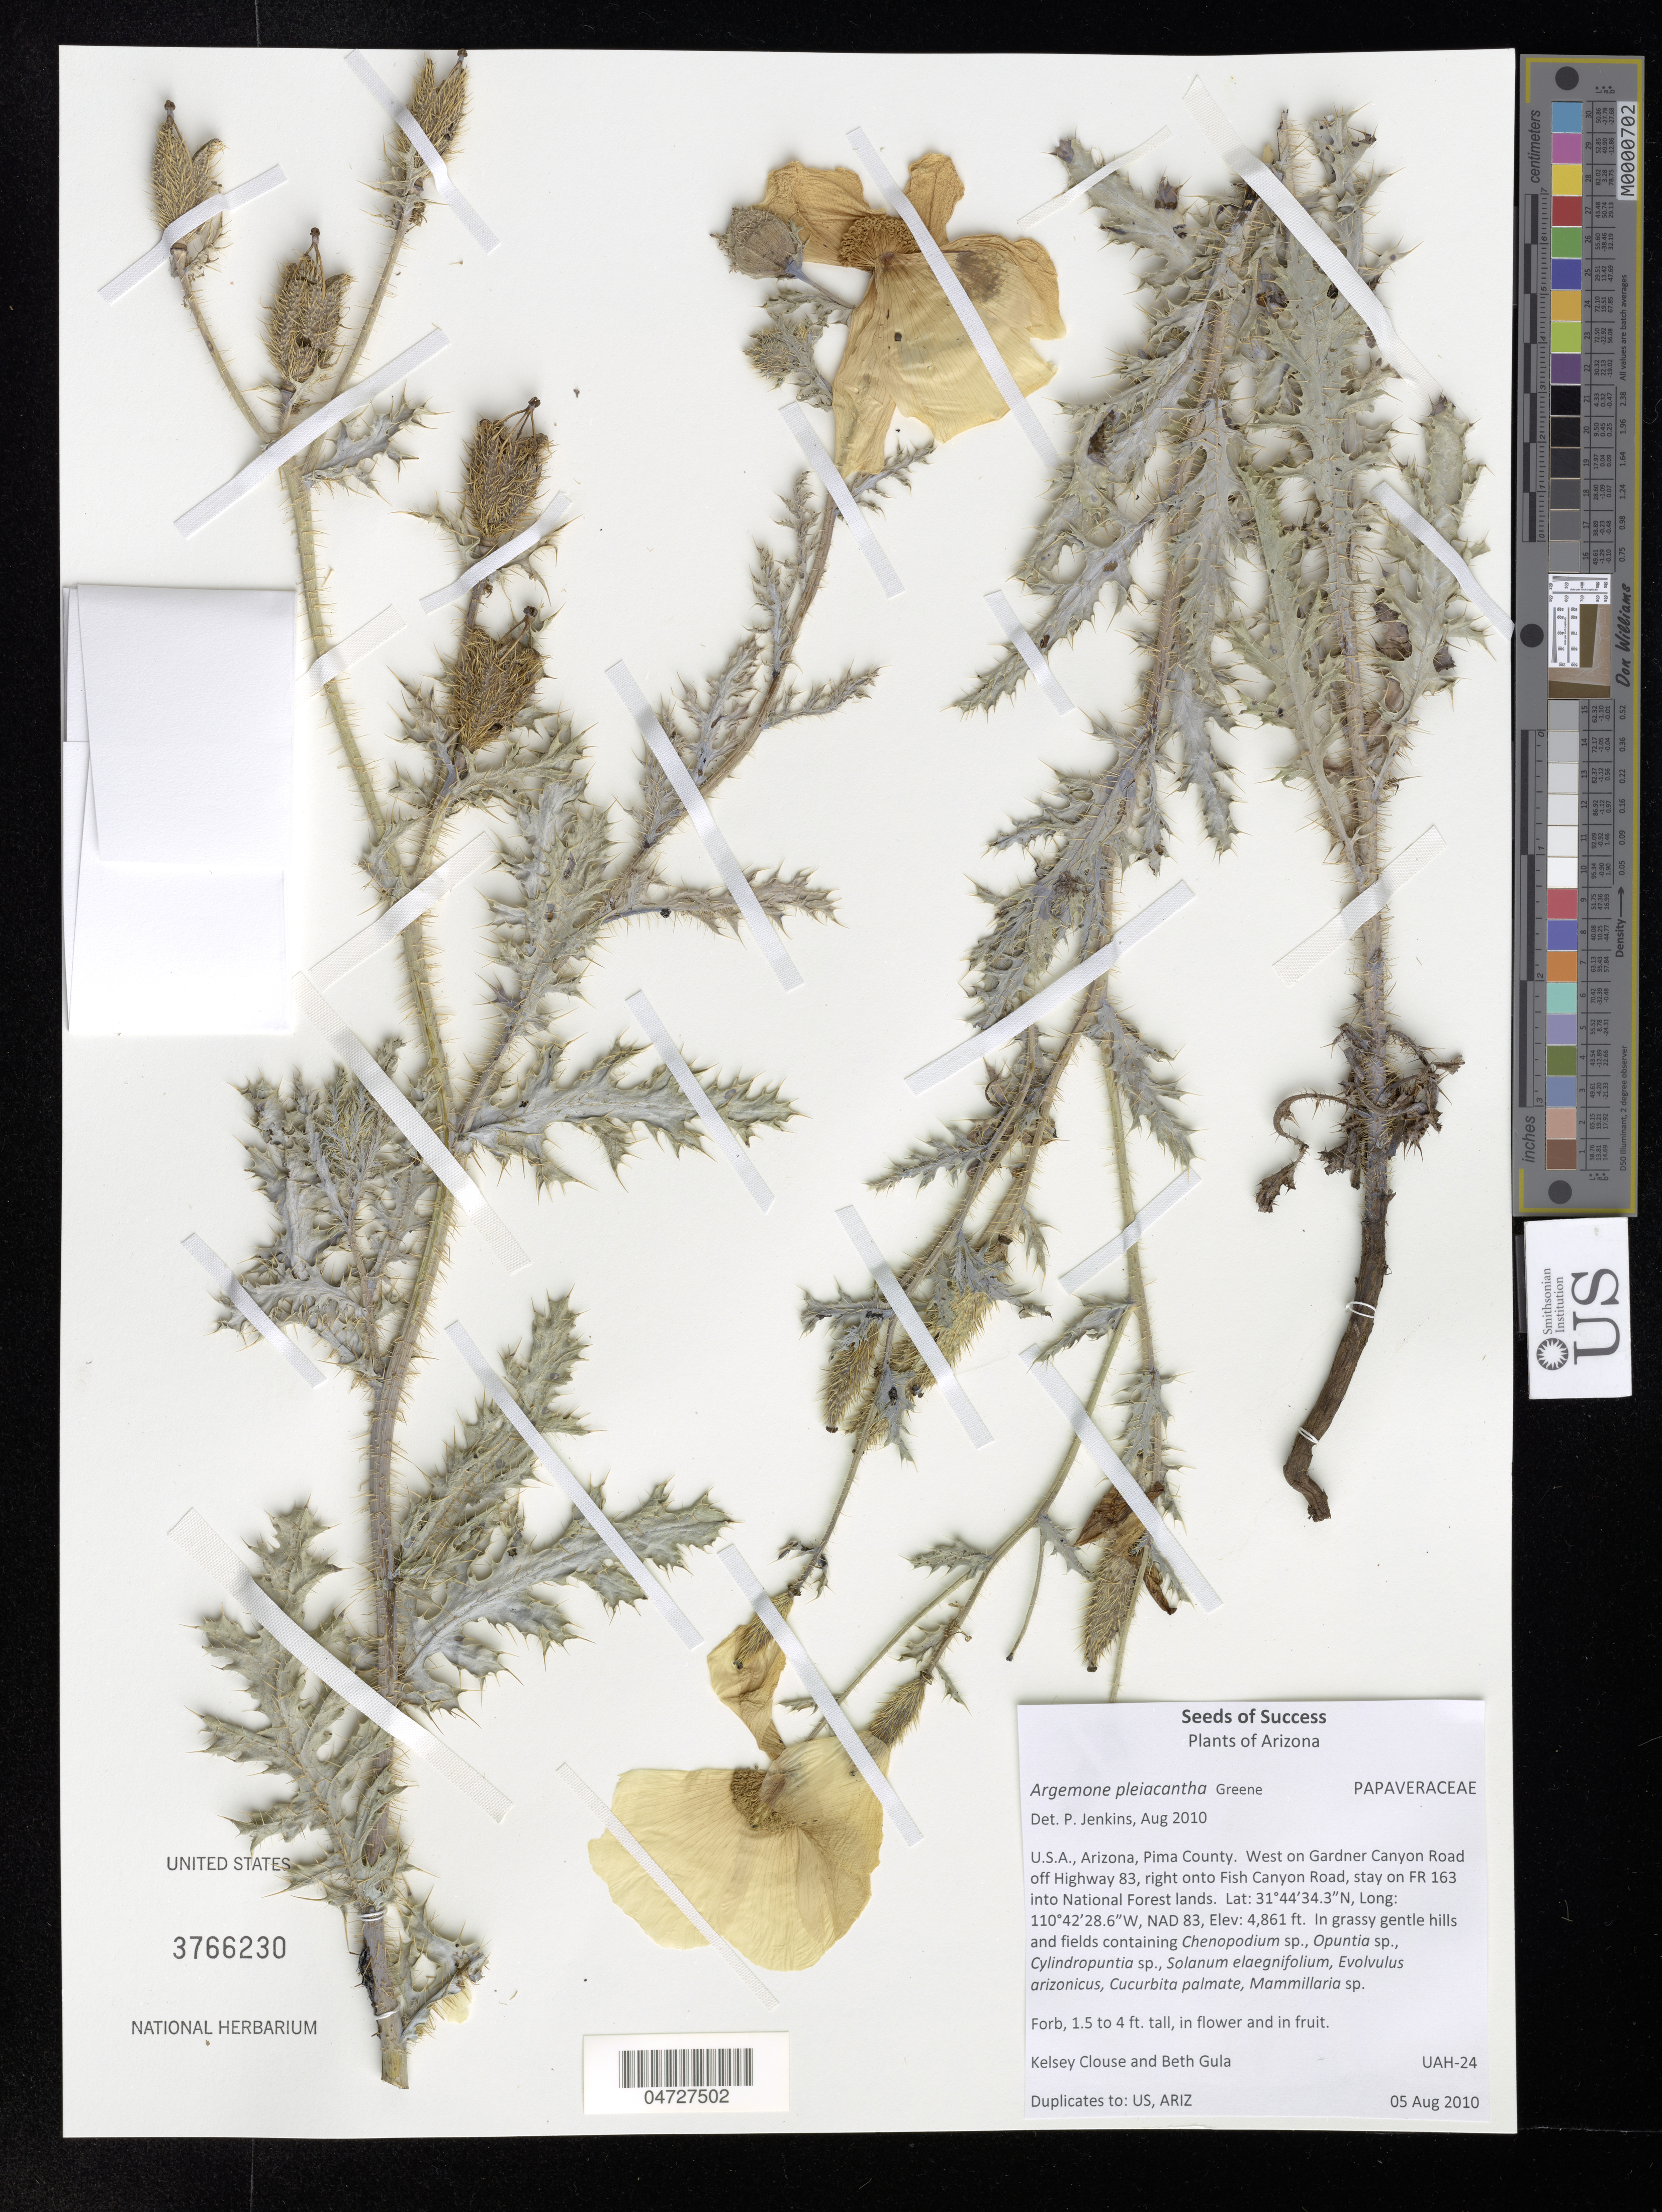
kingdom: Plantae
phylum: Tracheophyta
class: Magnoliopsida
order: Ranunculales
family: Papaveraceae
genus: Argemone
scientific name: Argemone pleiacantha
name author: Greene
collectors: K. Clouse & B. Gula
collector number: UAH-24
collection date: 2010-08-05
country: United States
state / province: Arizona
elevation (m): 1482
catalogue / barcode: US 3766230